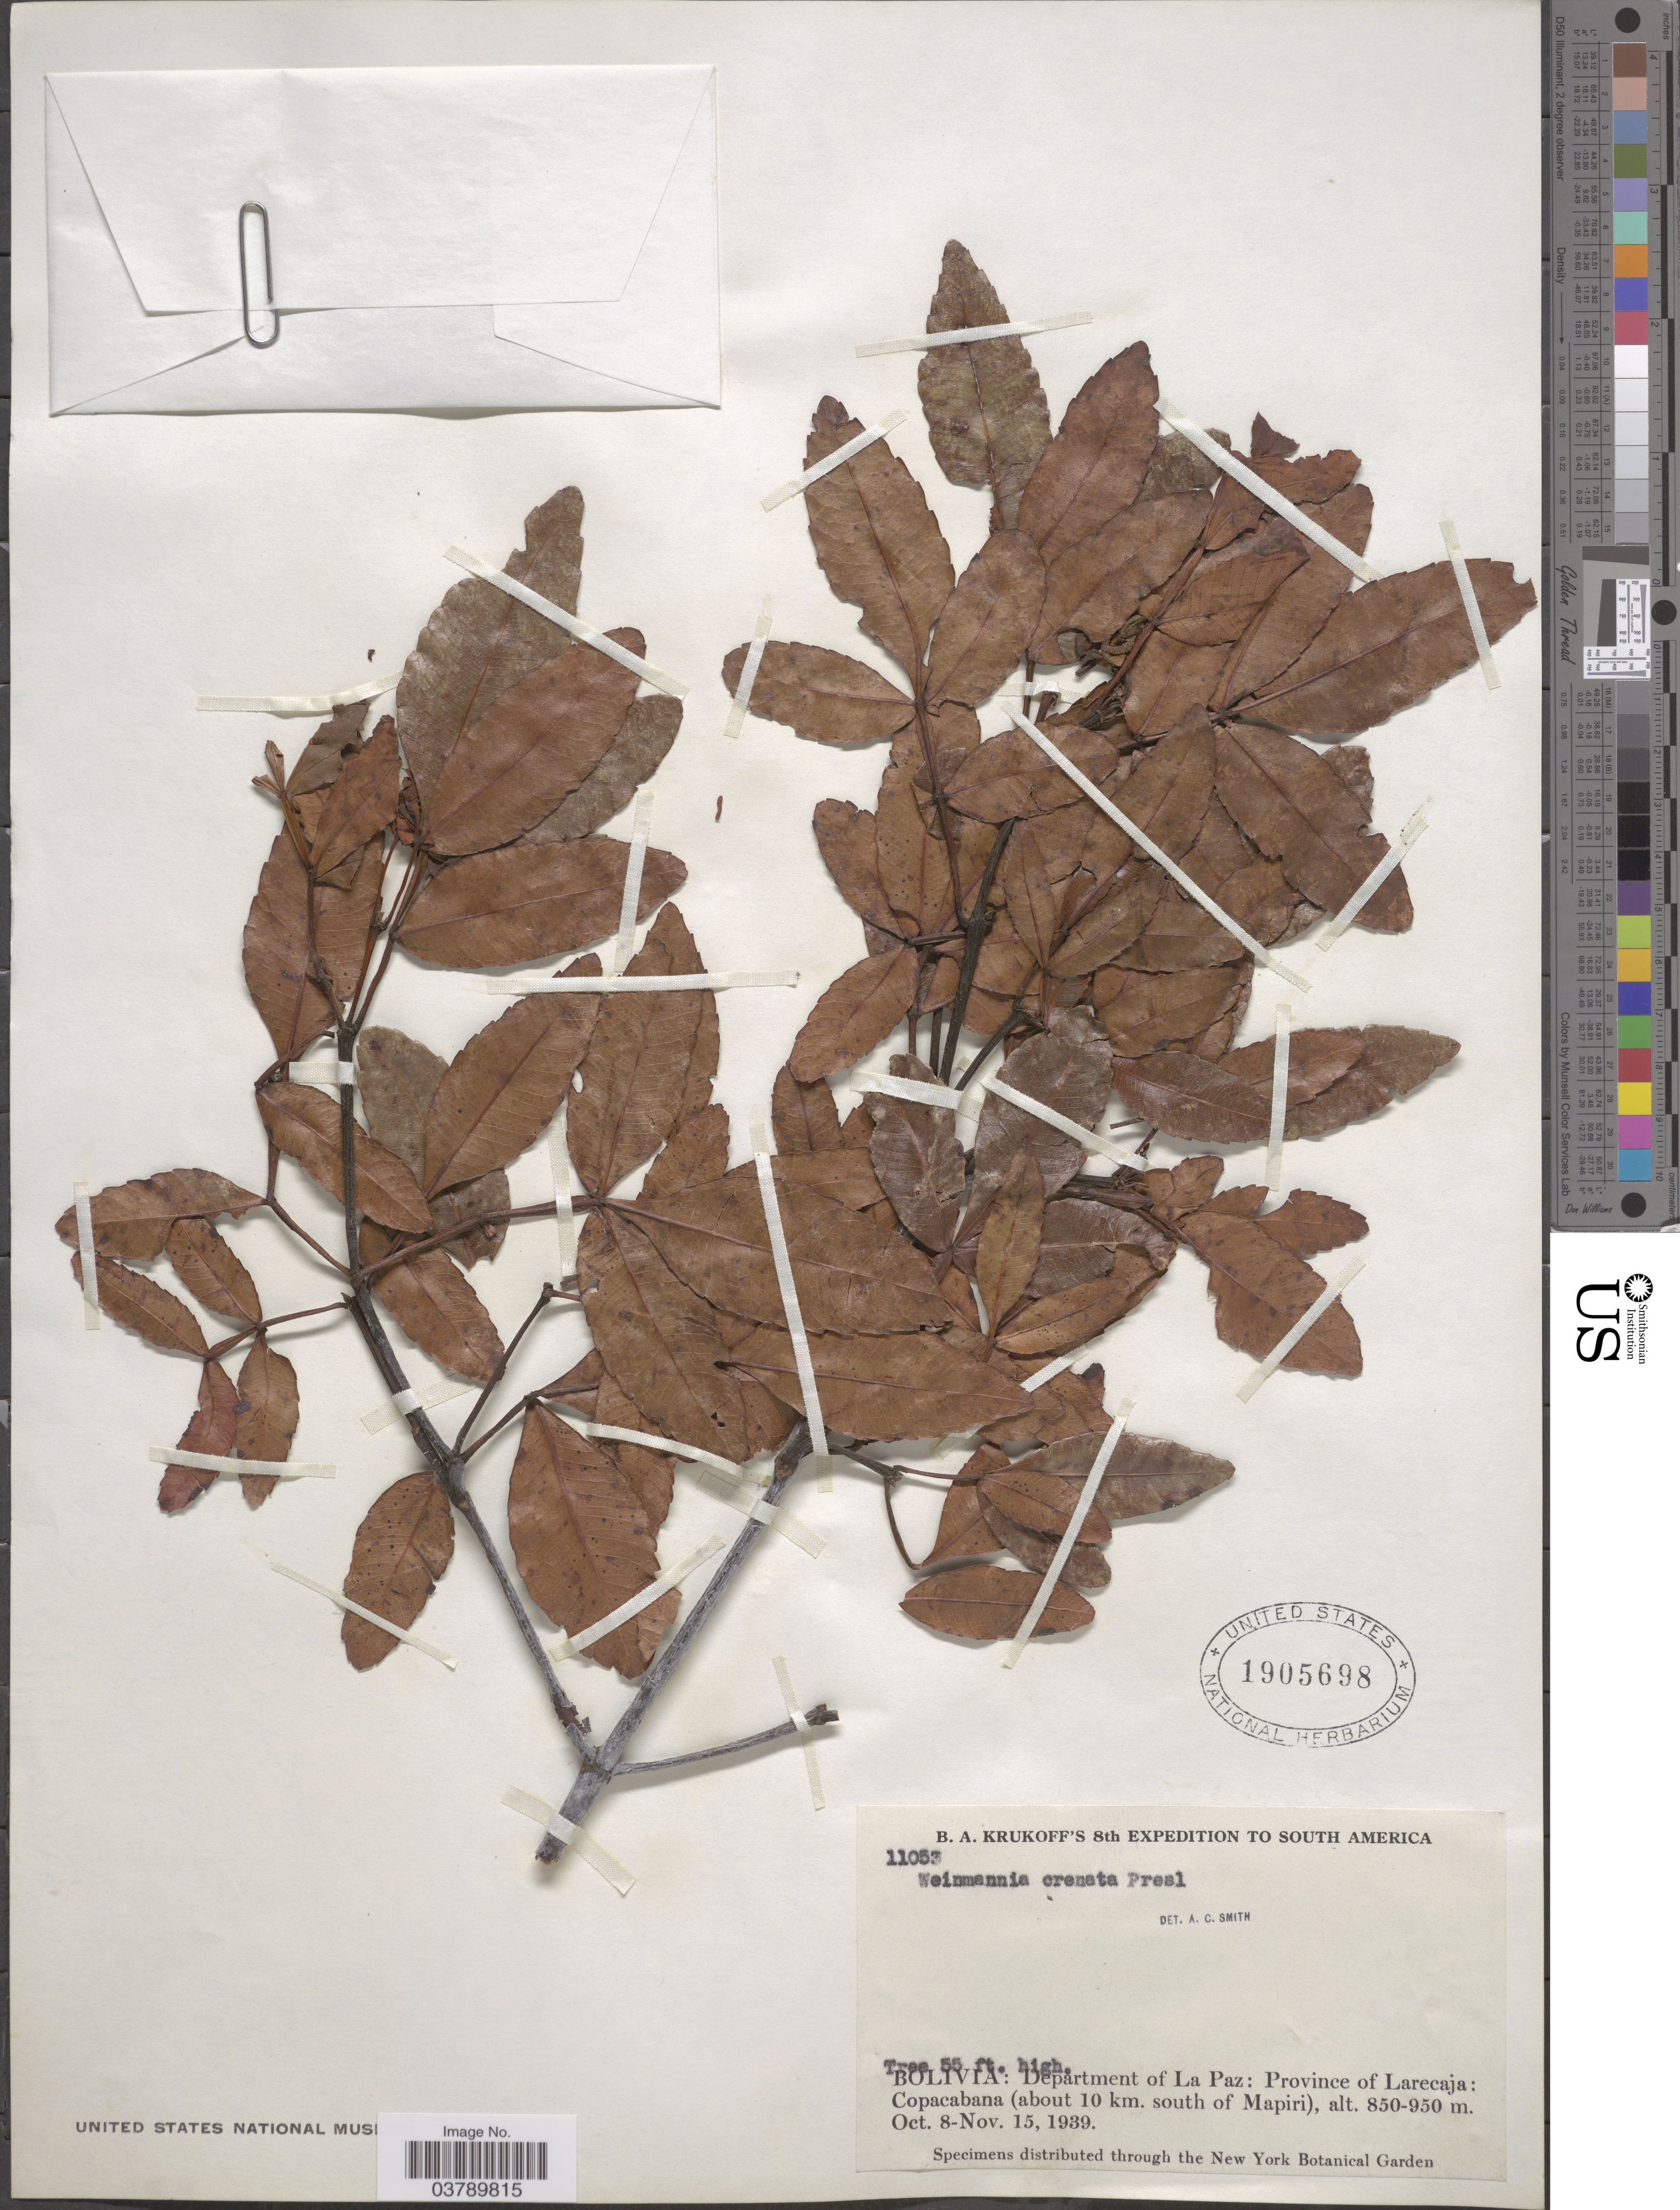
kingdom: Plantae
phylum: Tracheophyta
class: Magnoliopsida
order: Oxalidales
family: Cunoniaceae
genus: Weinmannia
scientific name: Weinmannia sorbifolia var. crenata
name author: Kunth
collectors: B. A. Krukoff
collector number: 11053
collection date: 1939-10-08/1939-11-15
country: Bolivia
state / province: La Paz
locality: Department of La Paz: Province of Larecaja: Copacabana (about 10 km. south of Mapiri).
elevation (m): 850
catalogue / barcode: US 1905698